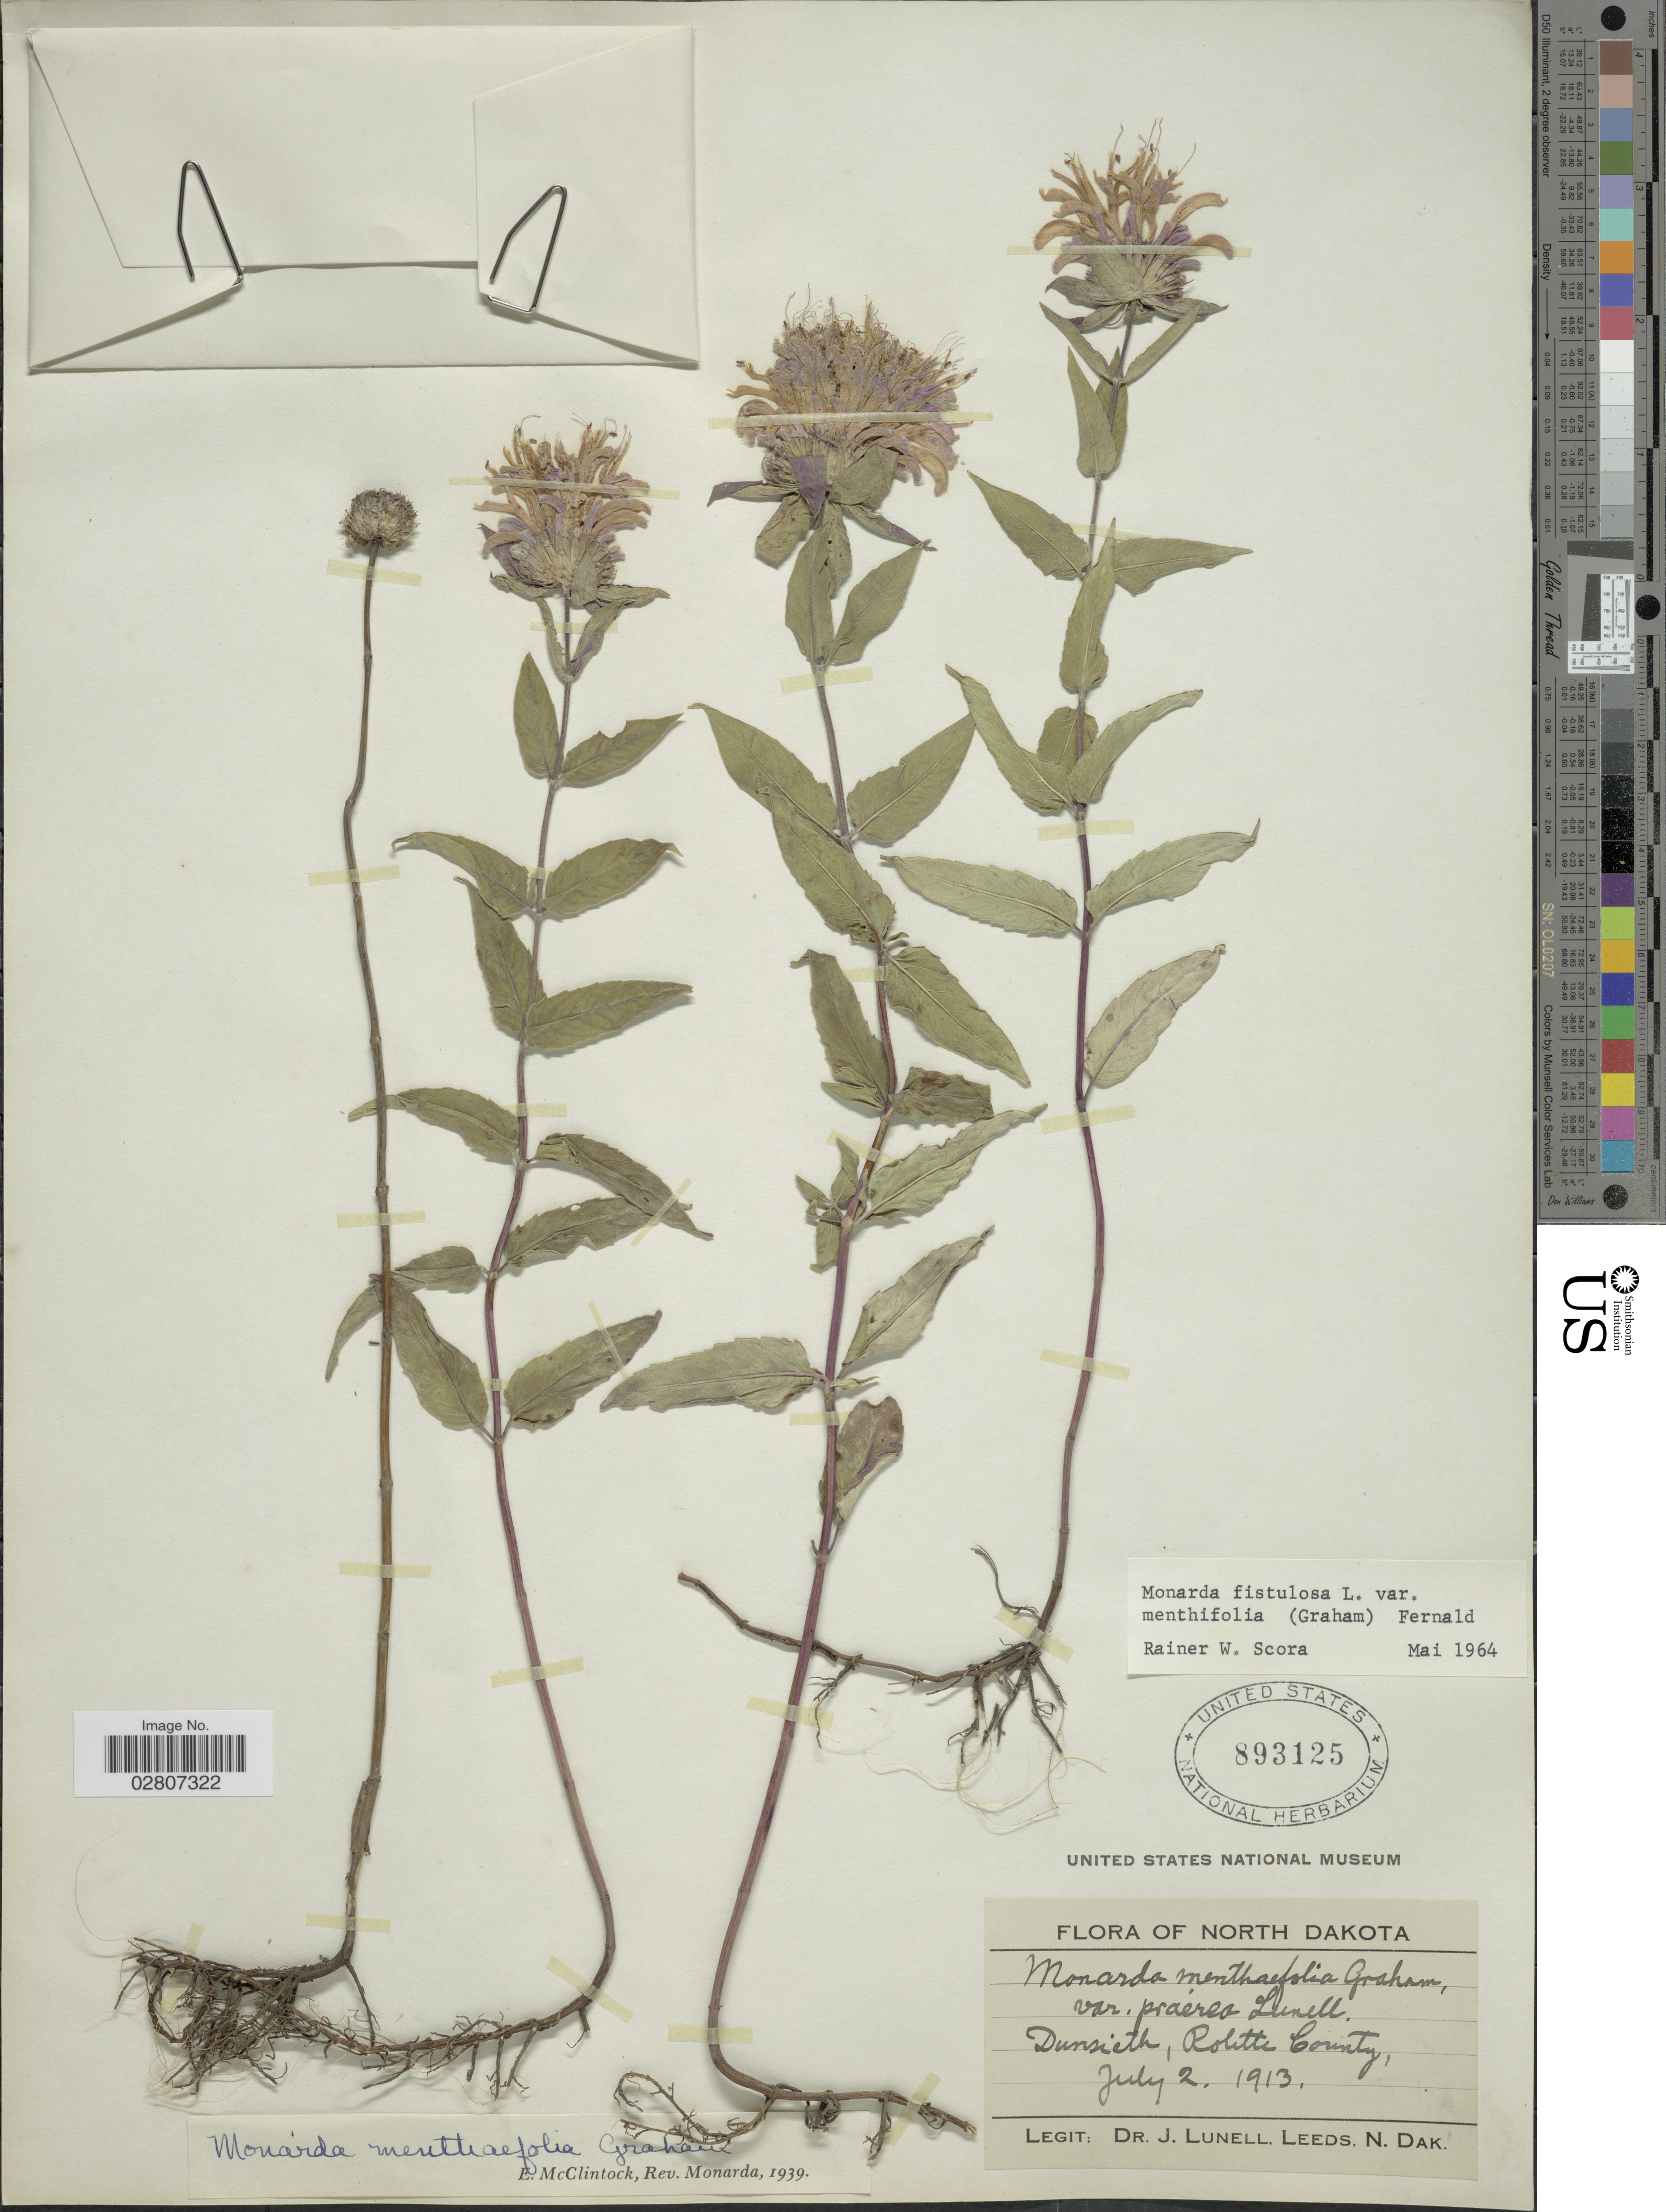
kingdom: Plantae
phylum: Tracheophyta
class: Magnoliopsida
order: Lamiales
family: Lamiaceae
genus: Monarda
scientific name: Monarda fistulosa var. menthifolia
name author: (Graham) Fernald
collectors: J. Lunell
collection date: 1913-07-02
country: United States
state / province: North Dakota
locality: Dunseith, Rolette County.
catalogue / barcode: US 893125